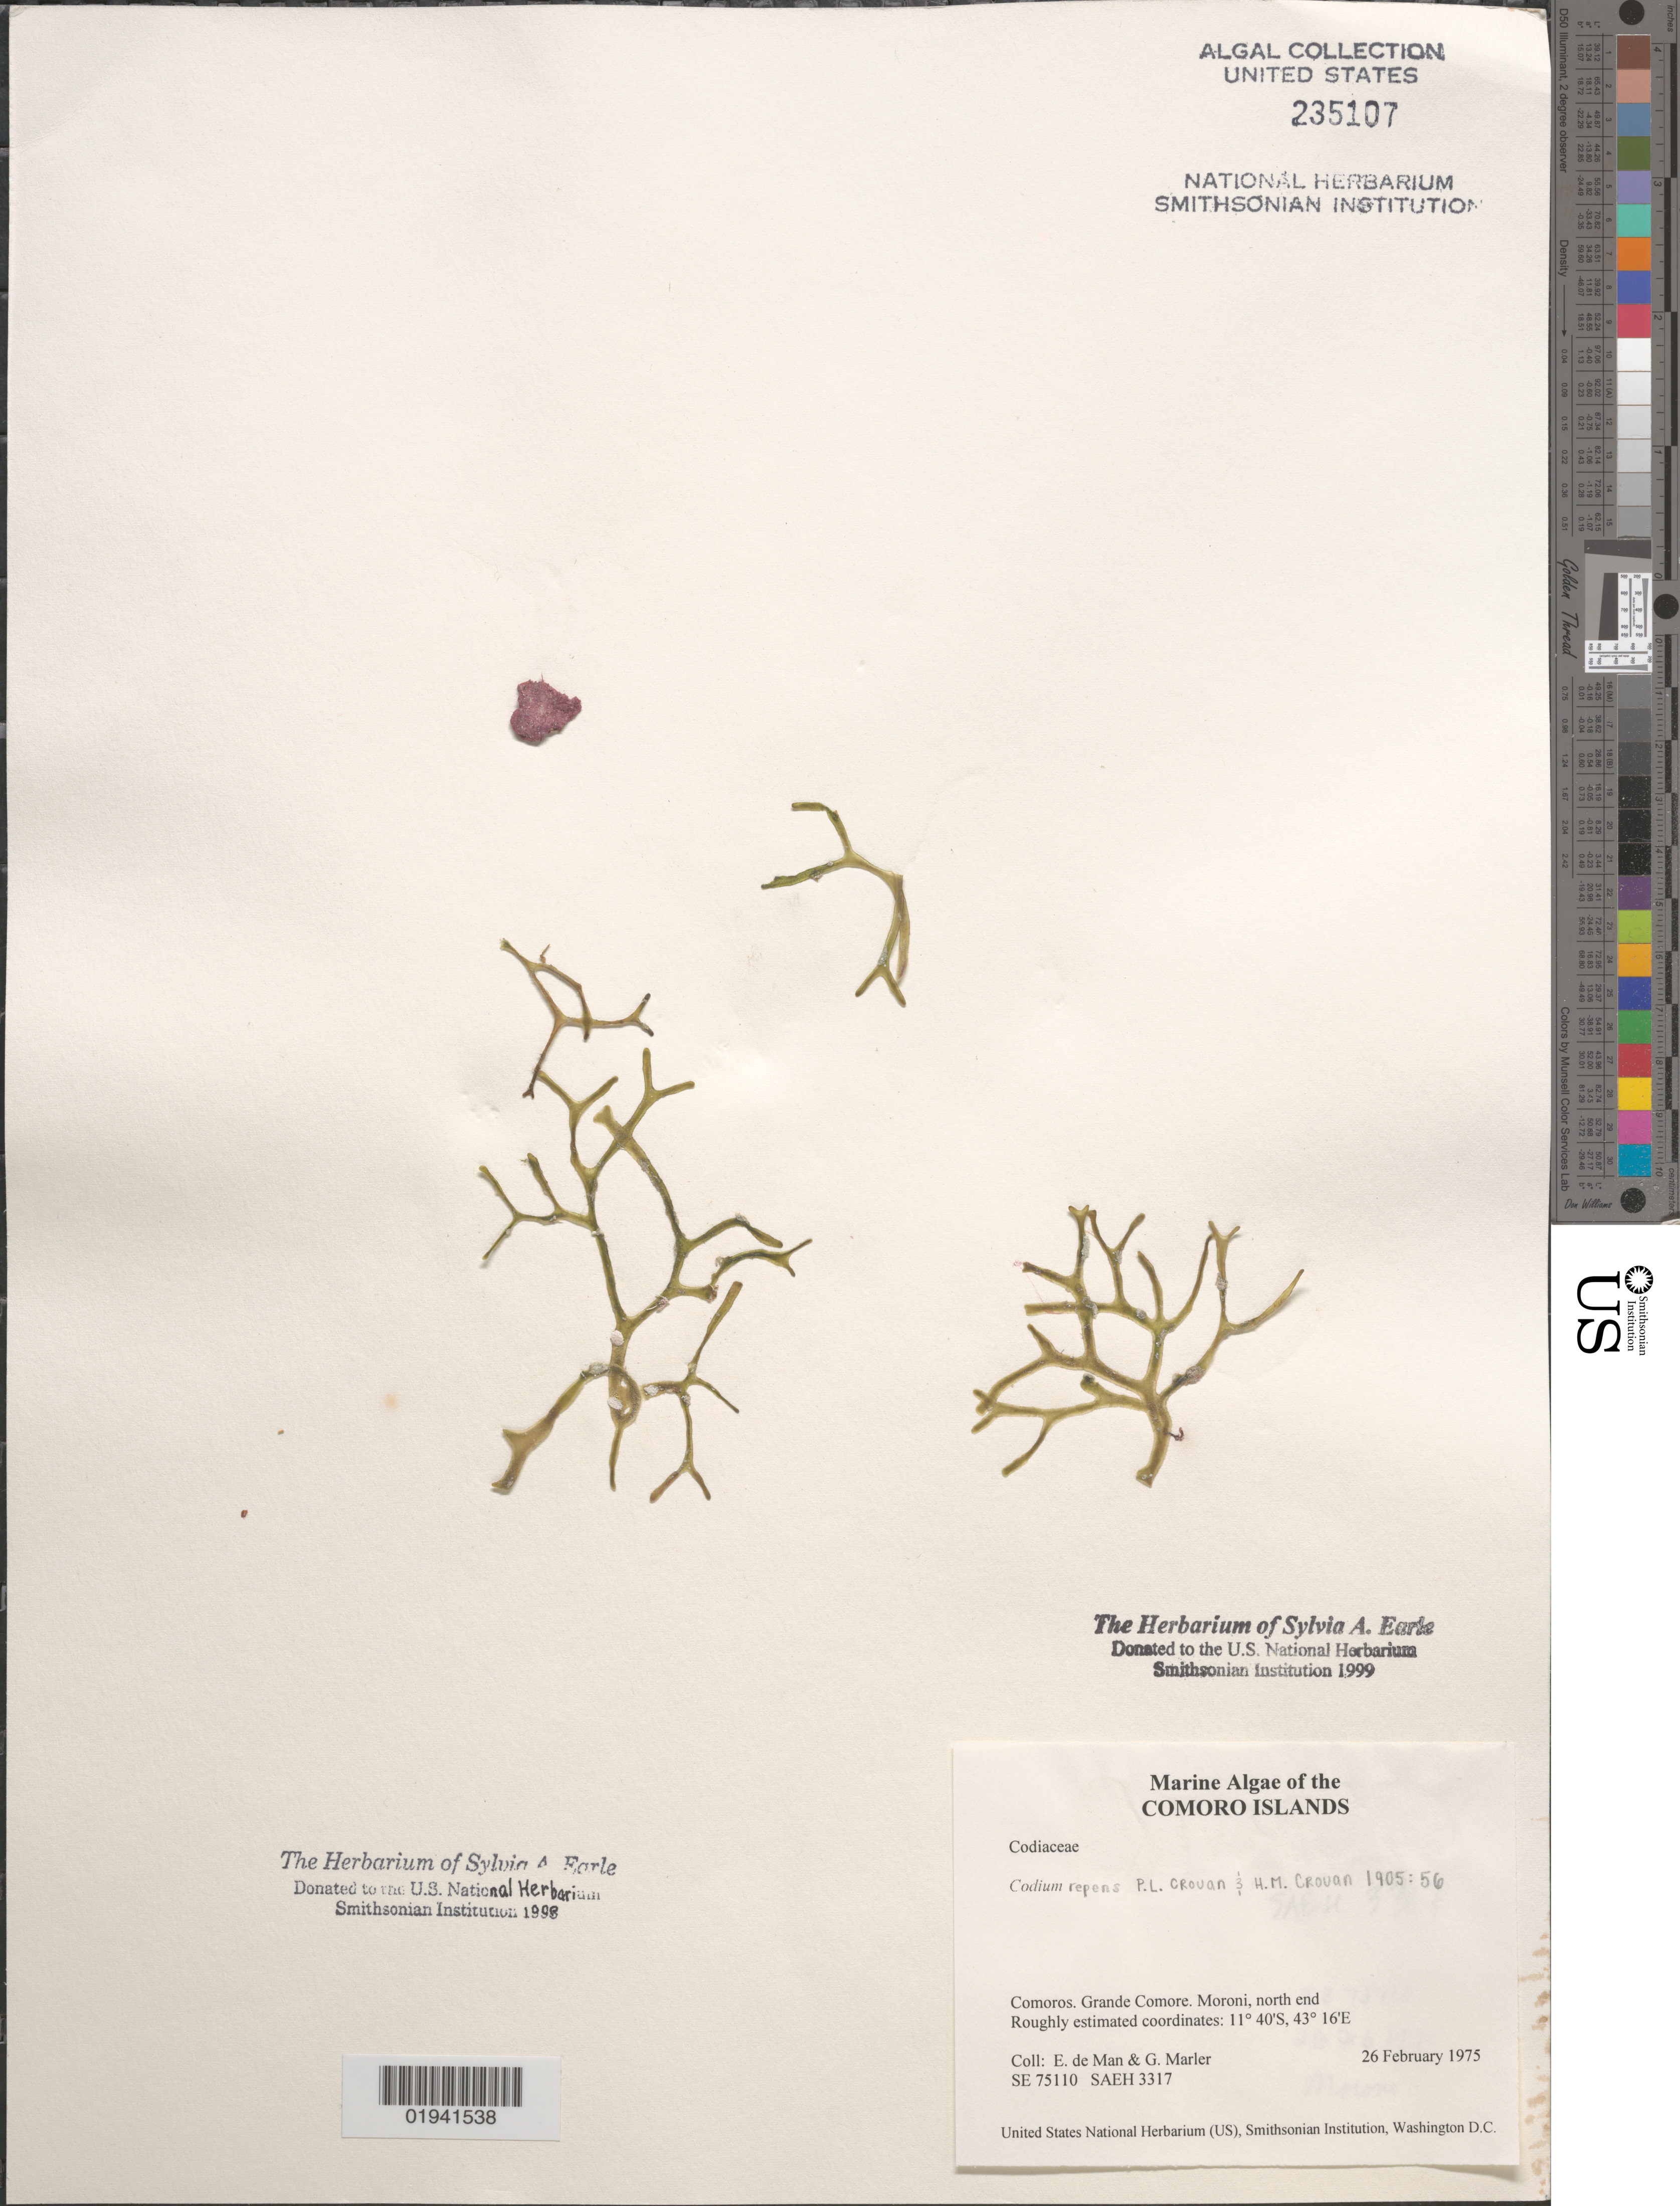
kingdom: Plantae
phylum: Chlorophyta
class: Ulvophyceae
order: Bryopsidales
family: Codiaceae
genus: Codium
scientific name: Codium repens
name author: P. Crouan & H. Crouan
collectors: E. de Man & G. Marler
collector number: SE75110/SAEH3317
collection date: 1975-02-26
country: Comoros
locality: Comoro Islands. Grande Comore. Moroni, north end.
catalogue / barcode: US 235107